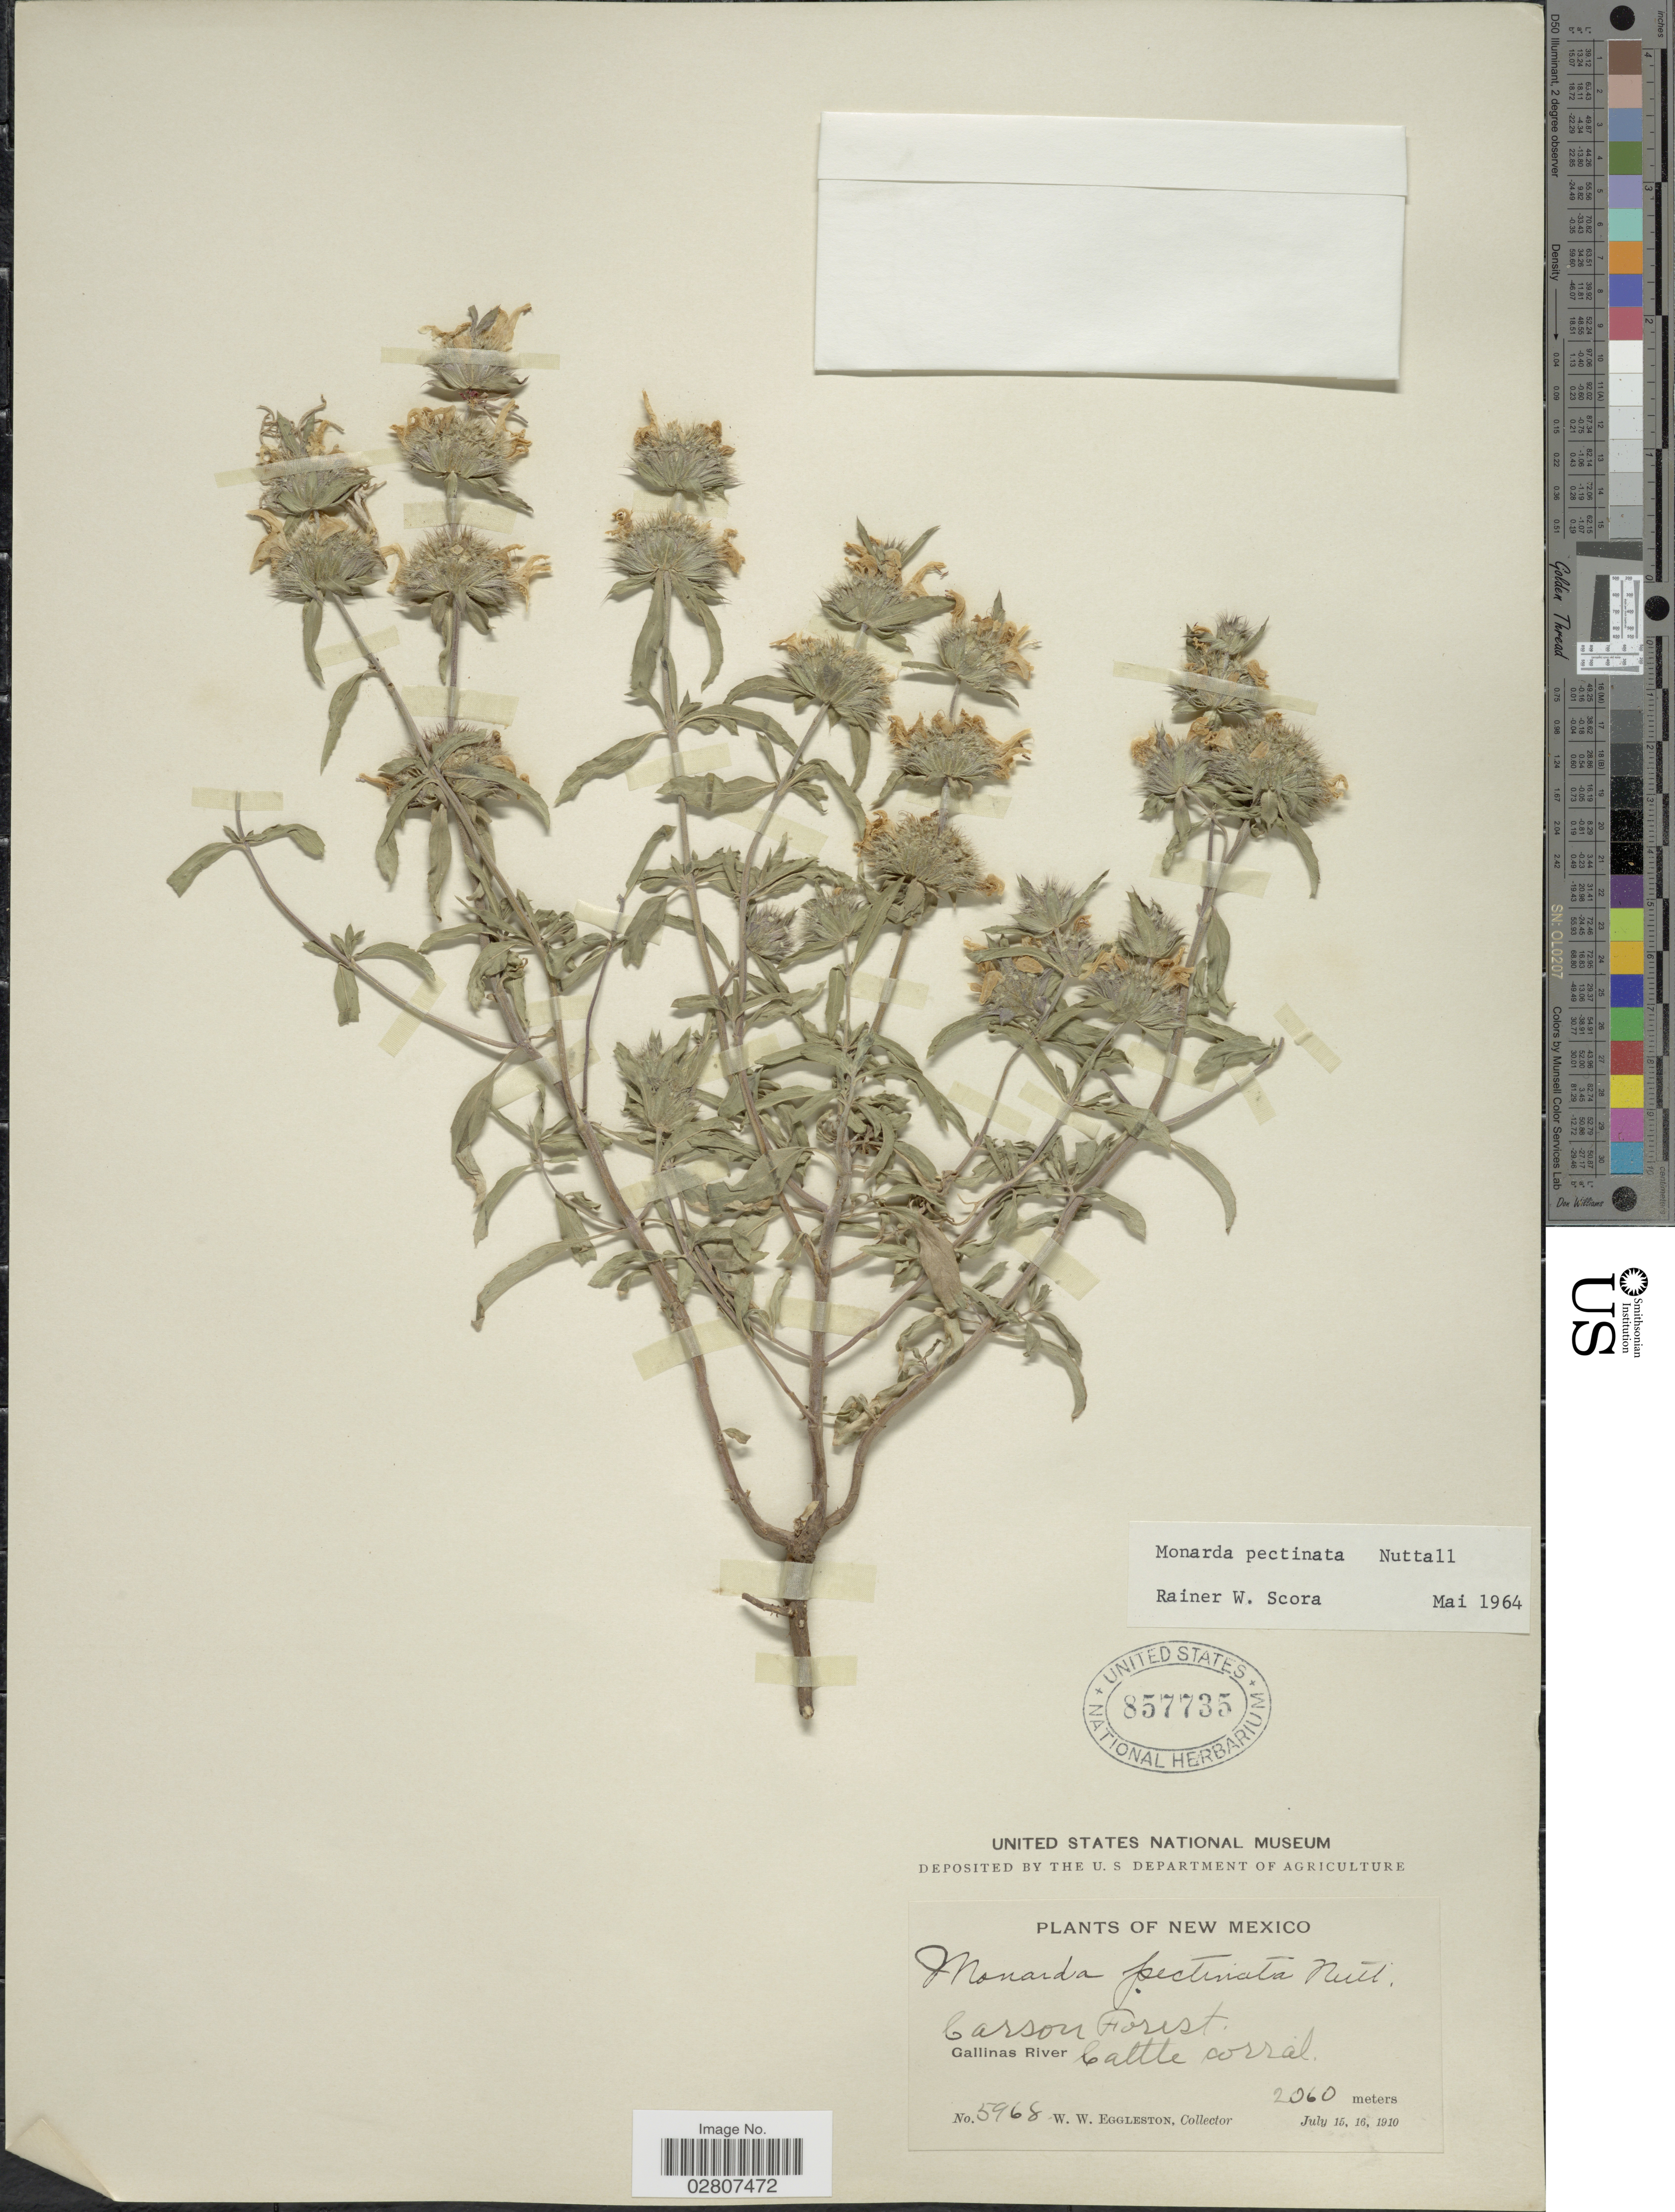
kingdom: Plantae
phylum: Tracheophyta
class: Magnoliopsida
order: Lamiales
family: Lamiaceae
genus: Monarda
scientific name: Monarda pectinata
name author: Nutt.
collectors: W. W. Eggleston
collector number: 5968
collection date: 1910-07-15/1910-07-16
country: United States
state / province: New Mexico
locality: Carson Forest. Gallinas River, Cattle corral.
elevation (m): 2060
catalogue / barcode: US 857735